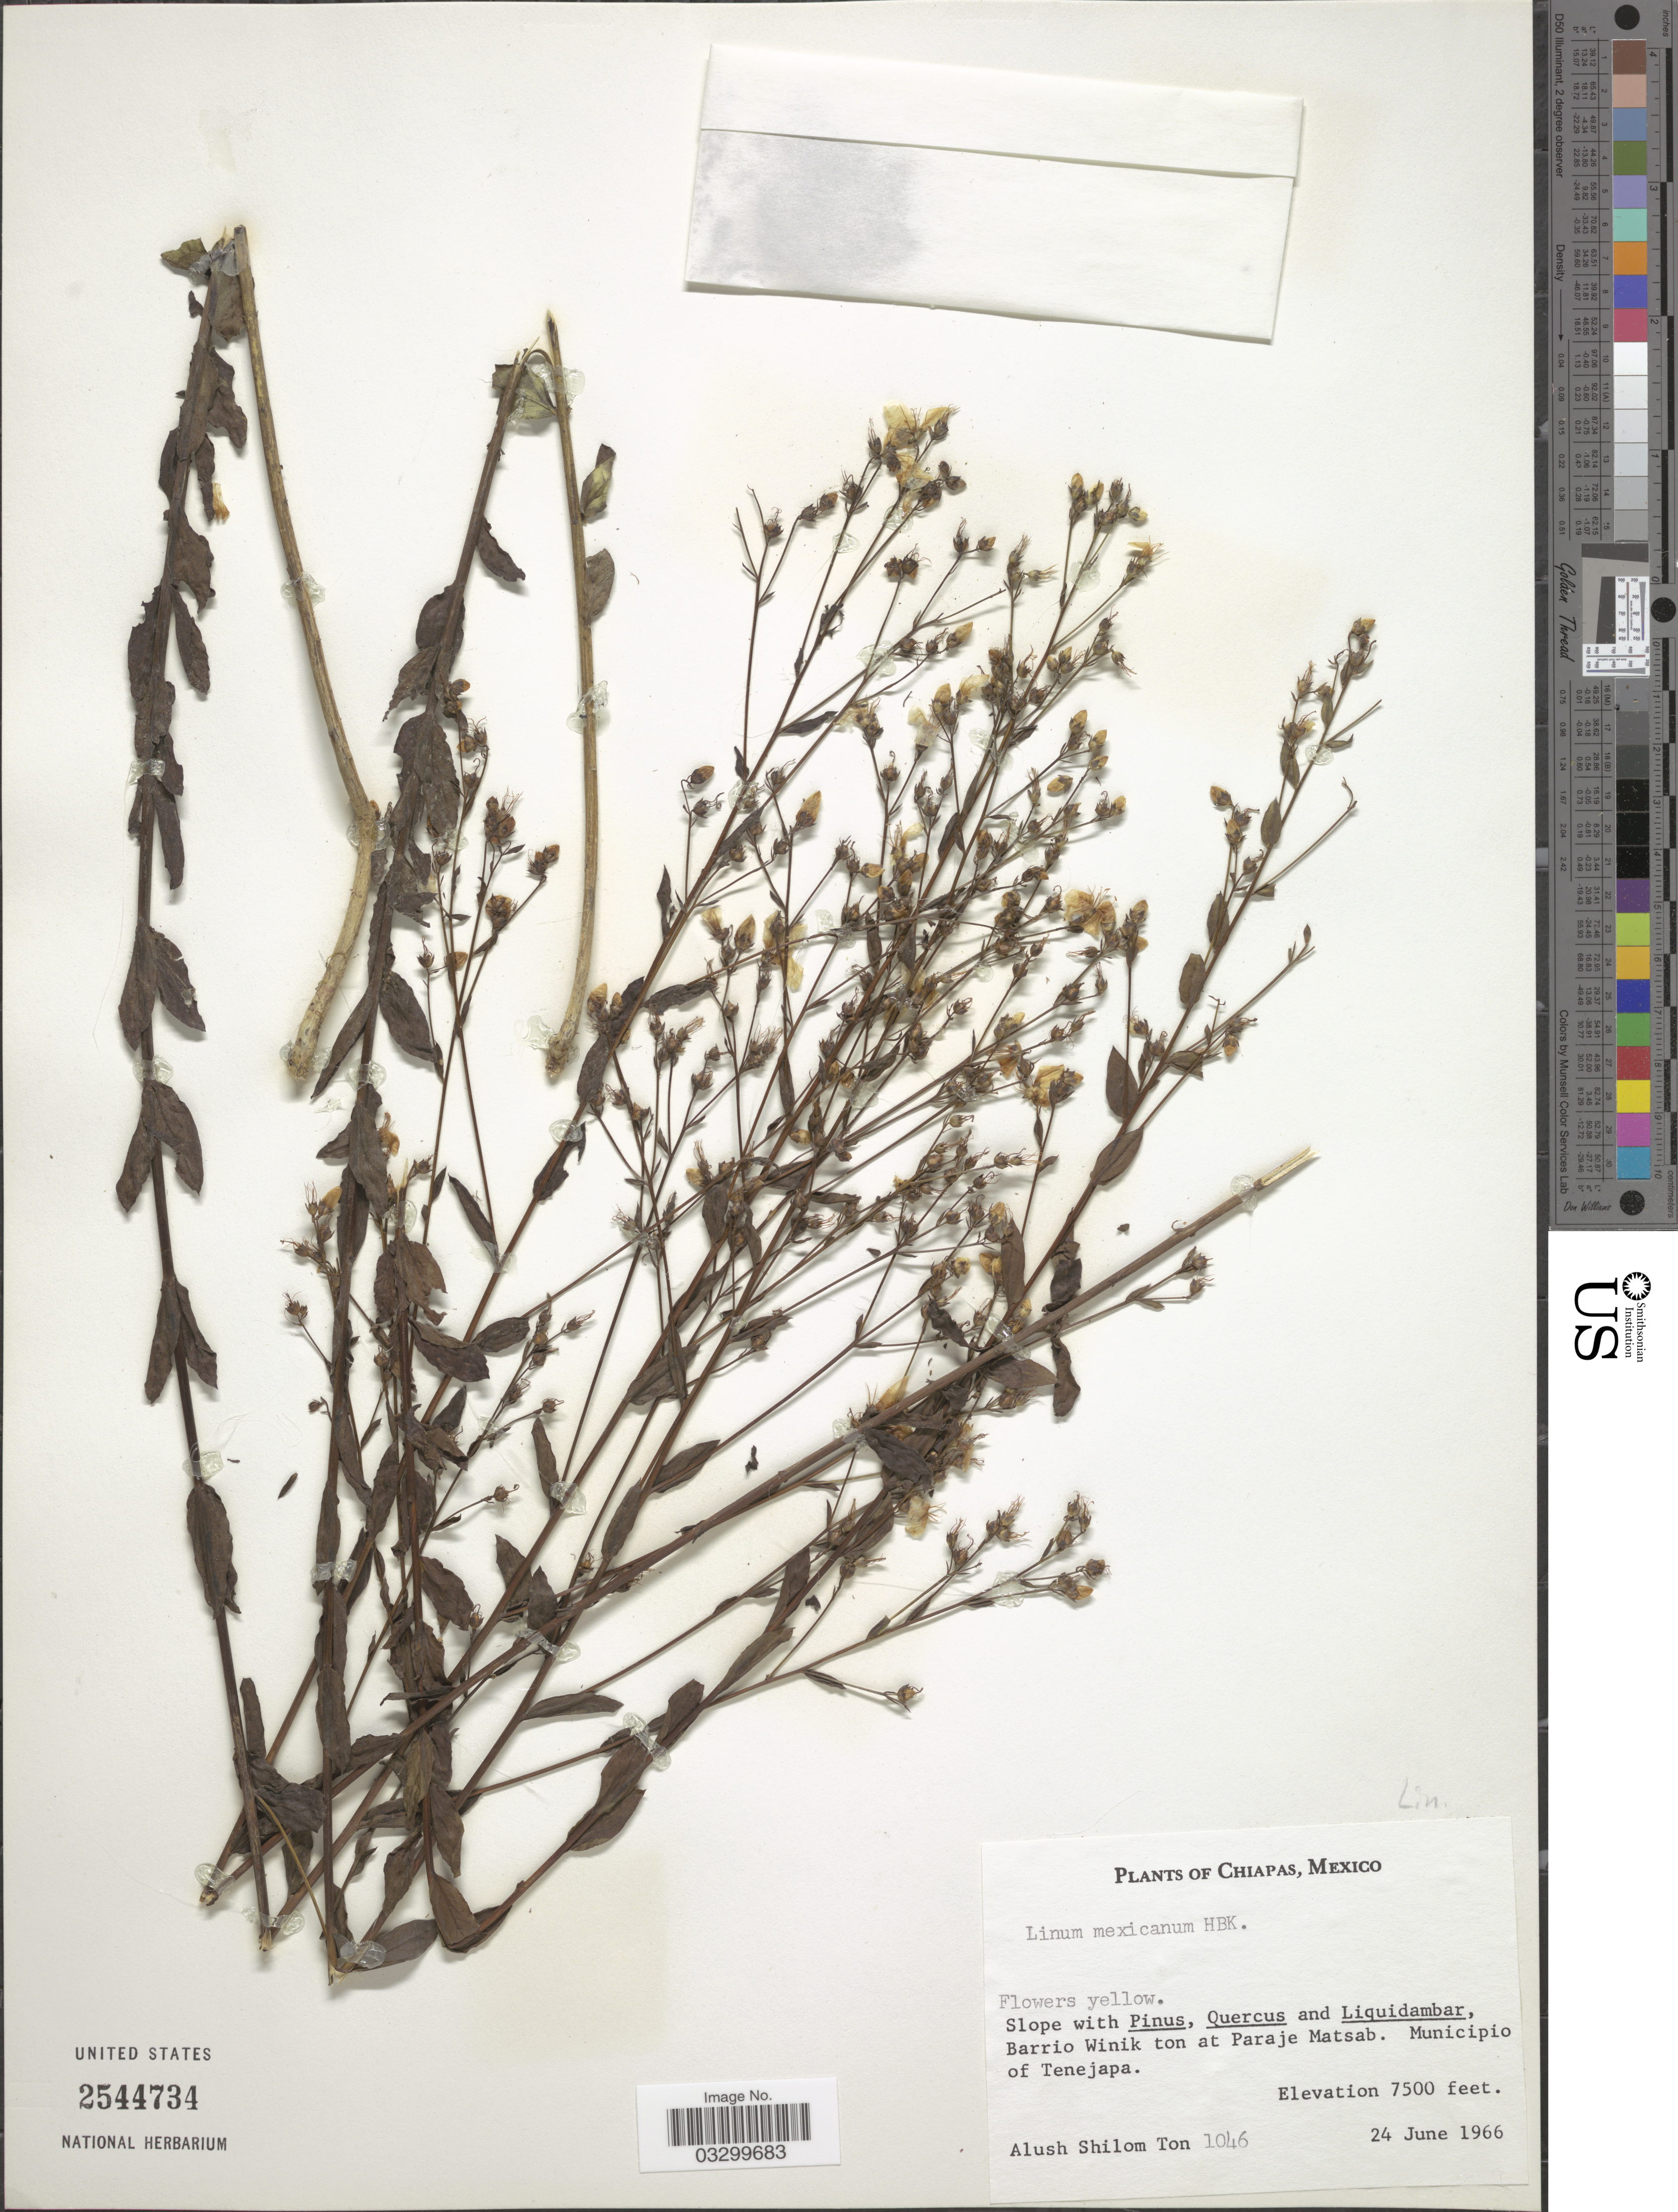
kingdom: Plantae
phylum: Tracheophyta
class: Magnoliopsida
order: Malpighiales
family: Linaceae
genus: Linum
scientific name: Linum mexicanum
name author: Kunth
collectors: A. S. Ton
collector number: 1046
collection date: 1966-06-24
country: Mexico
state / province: Chiapas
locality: Barrio Winik ton at Paraje Matsab. Municipio of Tenejapa.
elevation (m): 2286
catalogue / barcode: US 2544734